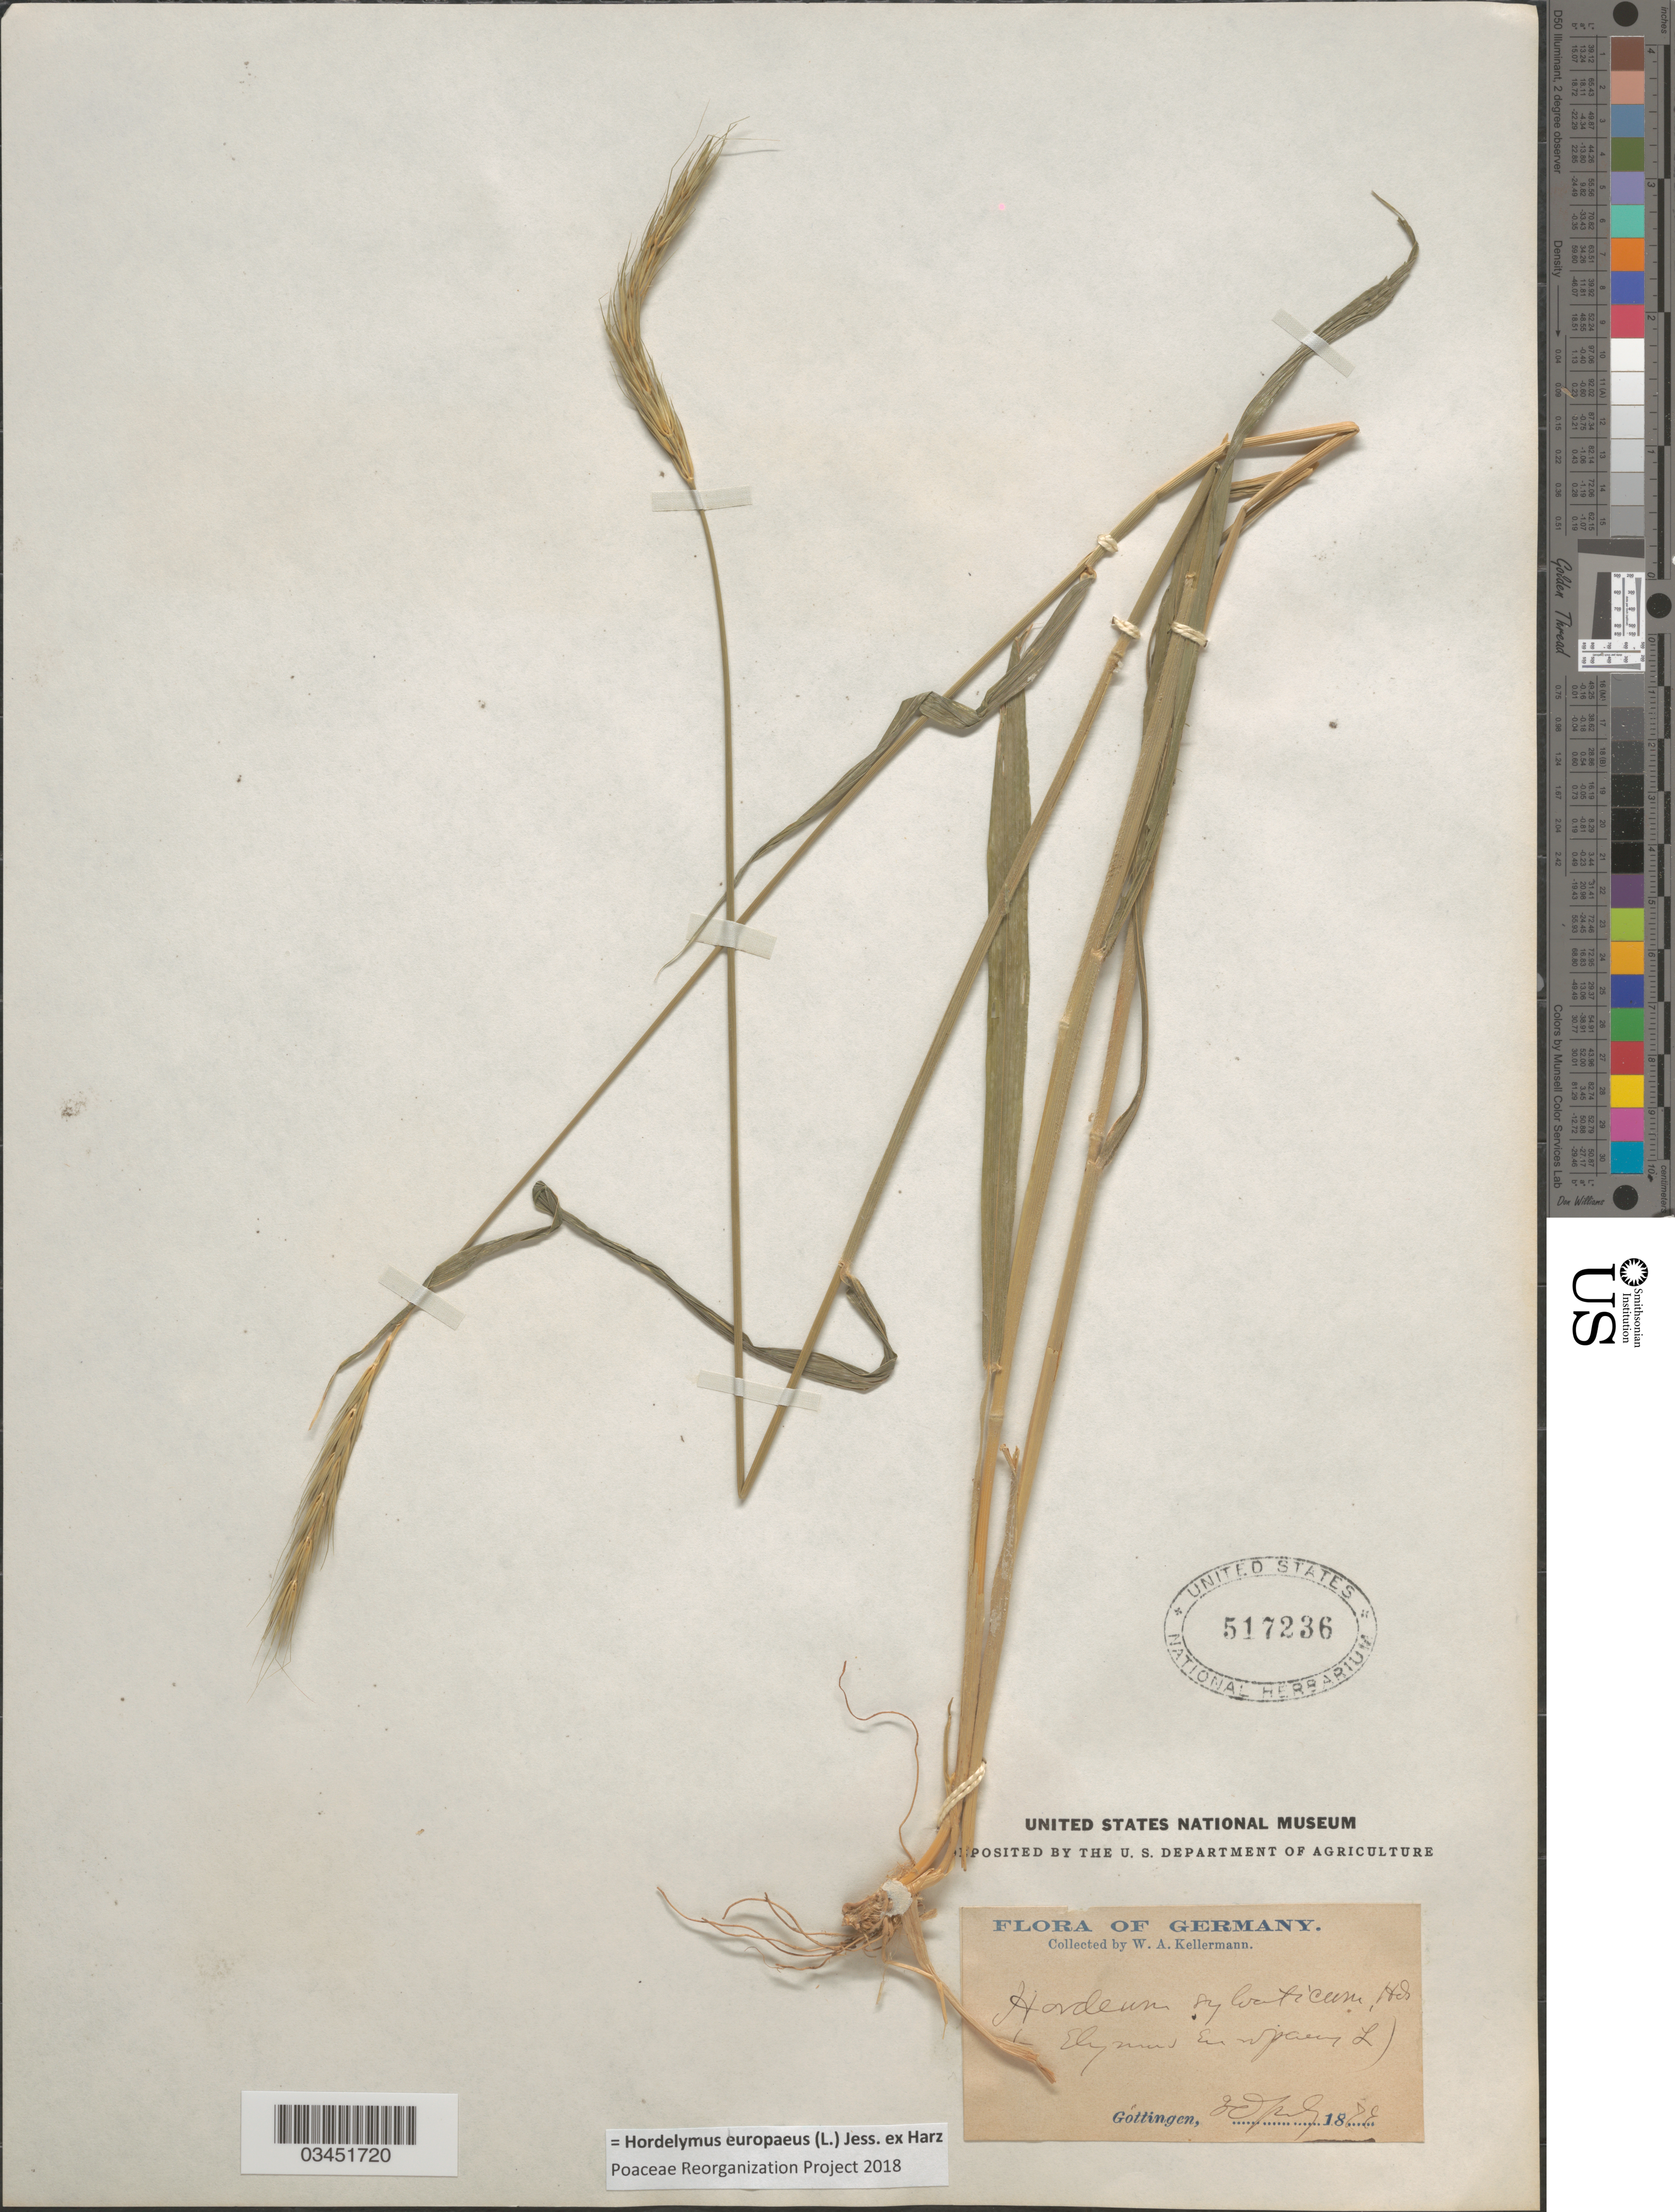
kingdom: Plantae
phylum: Tracheophyta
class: Liliopsida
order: Poales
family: Poaceae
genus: Hordelymus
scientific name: Hordelymus europaeus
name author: (L.) Jess. ex Harz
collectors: W. Kellerman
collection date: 1879-07-30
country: Germany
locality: Göttingen.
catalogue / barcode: US 517236